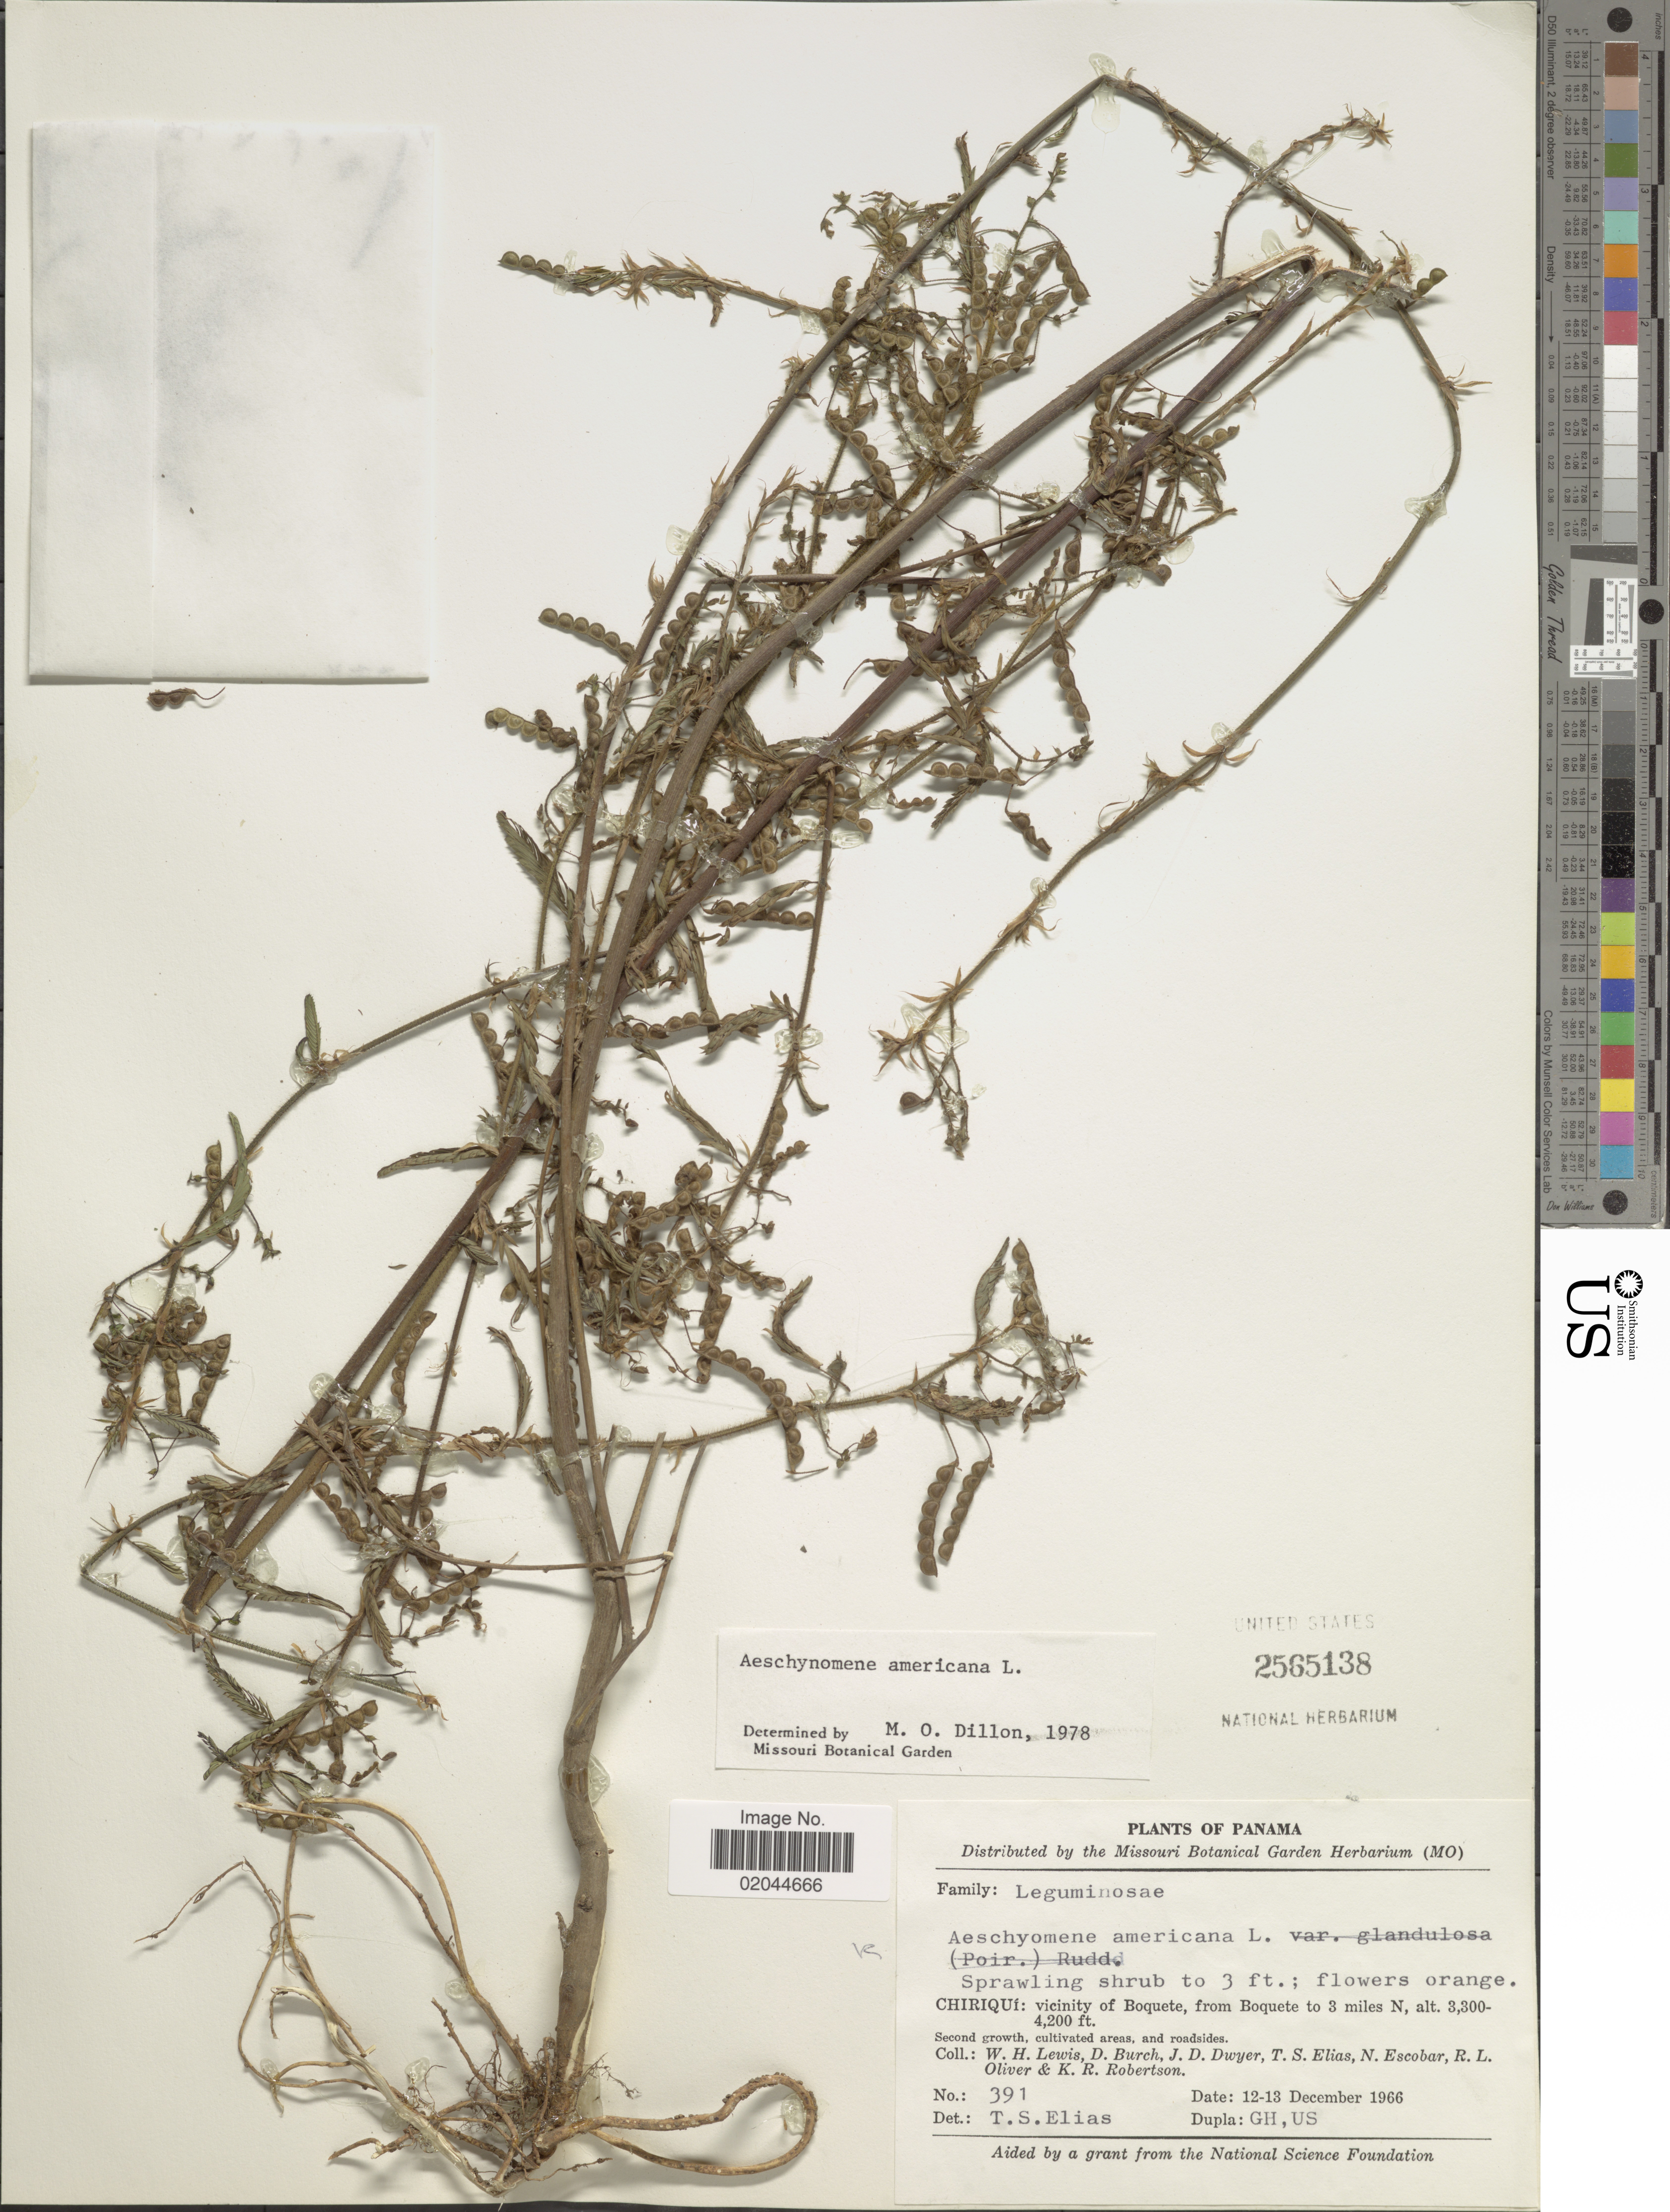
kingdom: Plantae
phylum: Tracheophyta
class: Magnoliopsida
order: Fabales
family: Fabaceae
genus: Aeschynomene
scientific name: Aeschynomene americana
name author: L.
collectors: W. H. Lewis, D. Burch, J. D. Dwyer, T. S. Elias & et al.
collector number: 391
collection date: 1966-12-12/1966-12-13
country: Panama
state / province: Chiriqui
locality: Vicinity of Boquete, from Boquete to 3 miles N., second growth, cultivated areas, and roadsides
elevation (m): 1006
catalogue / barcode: US 2565138